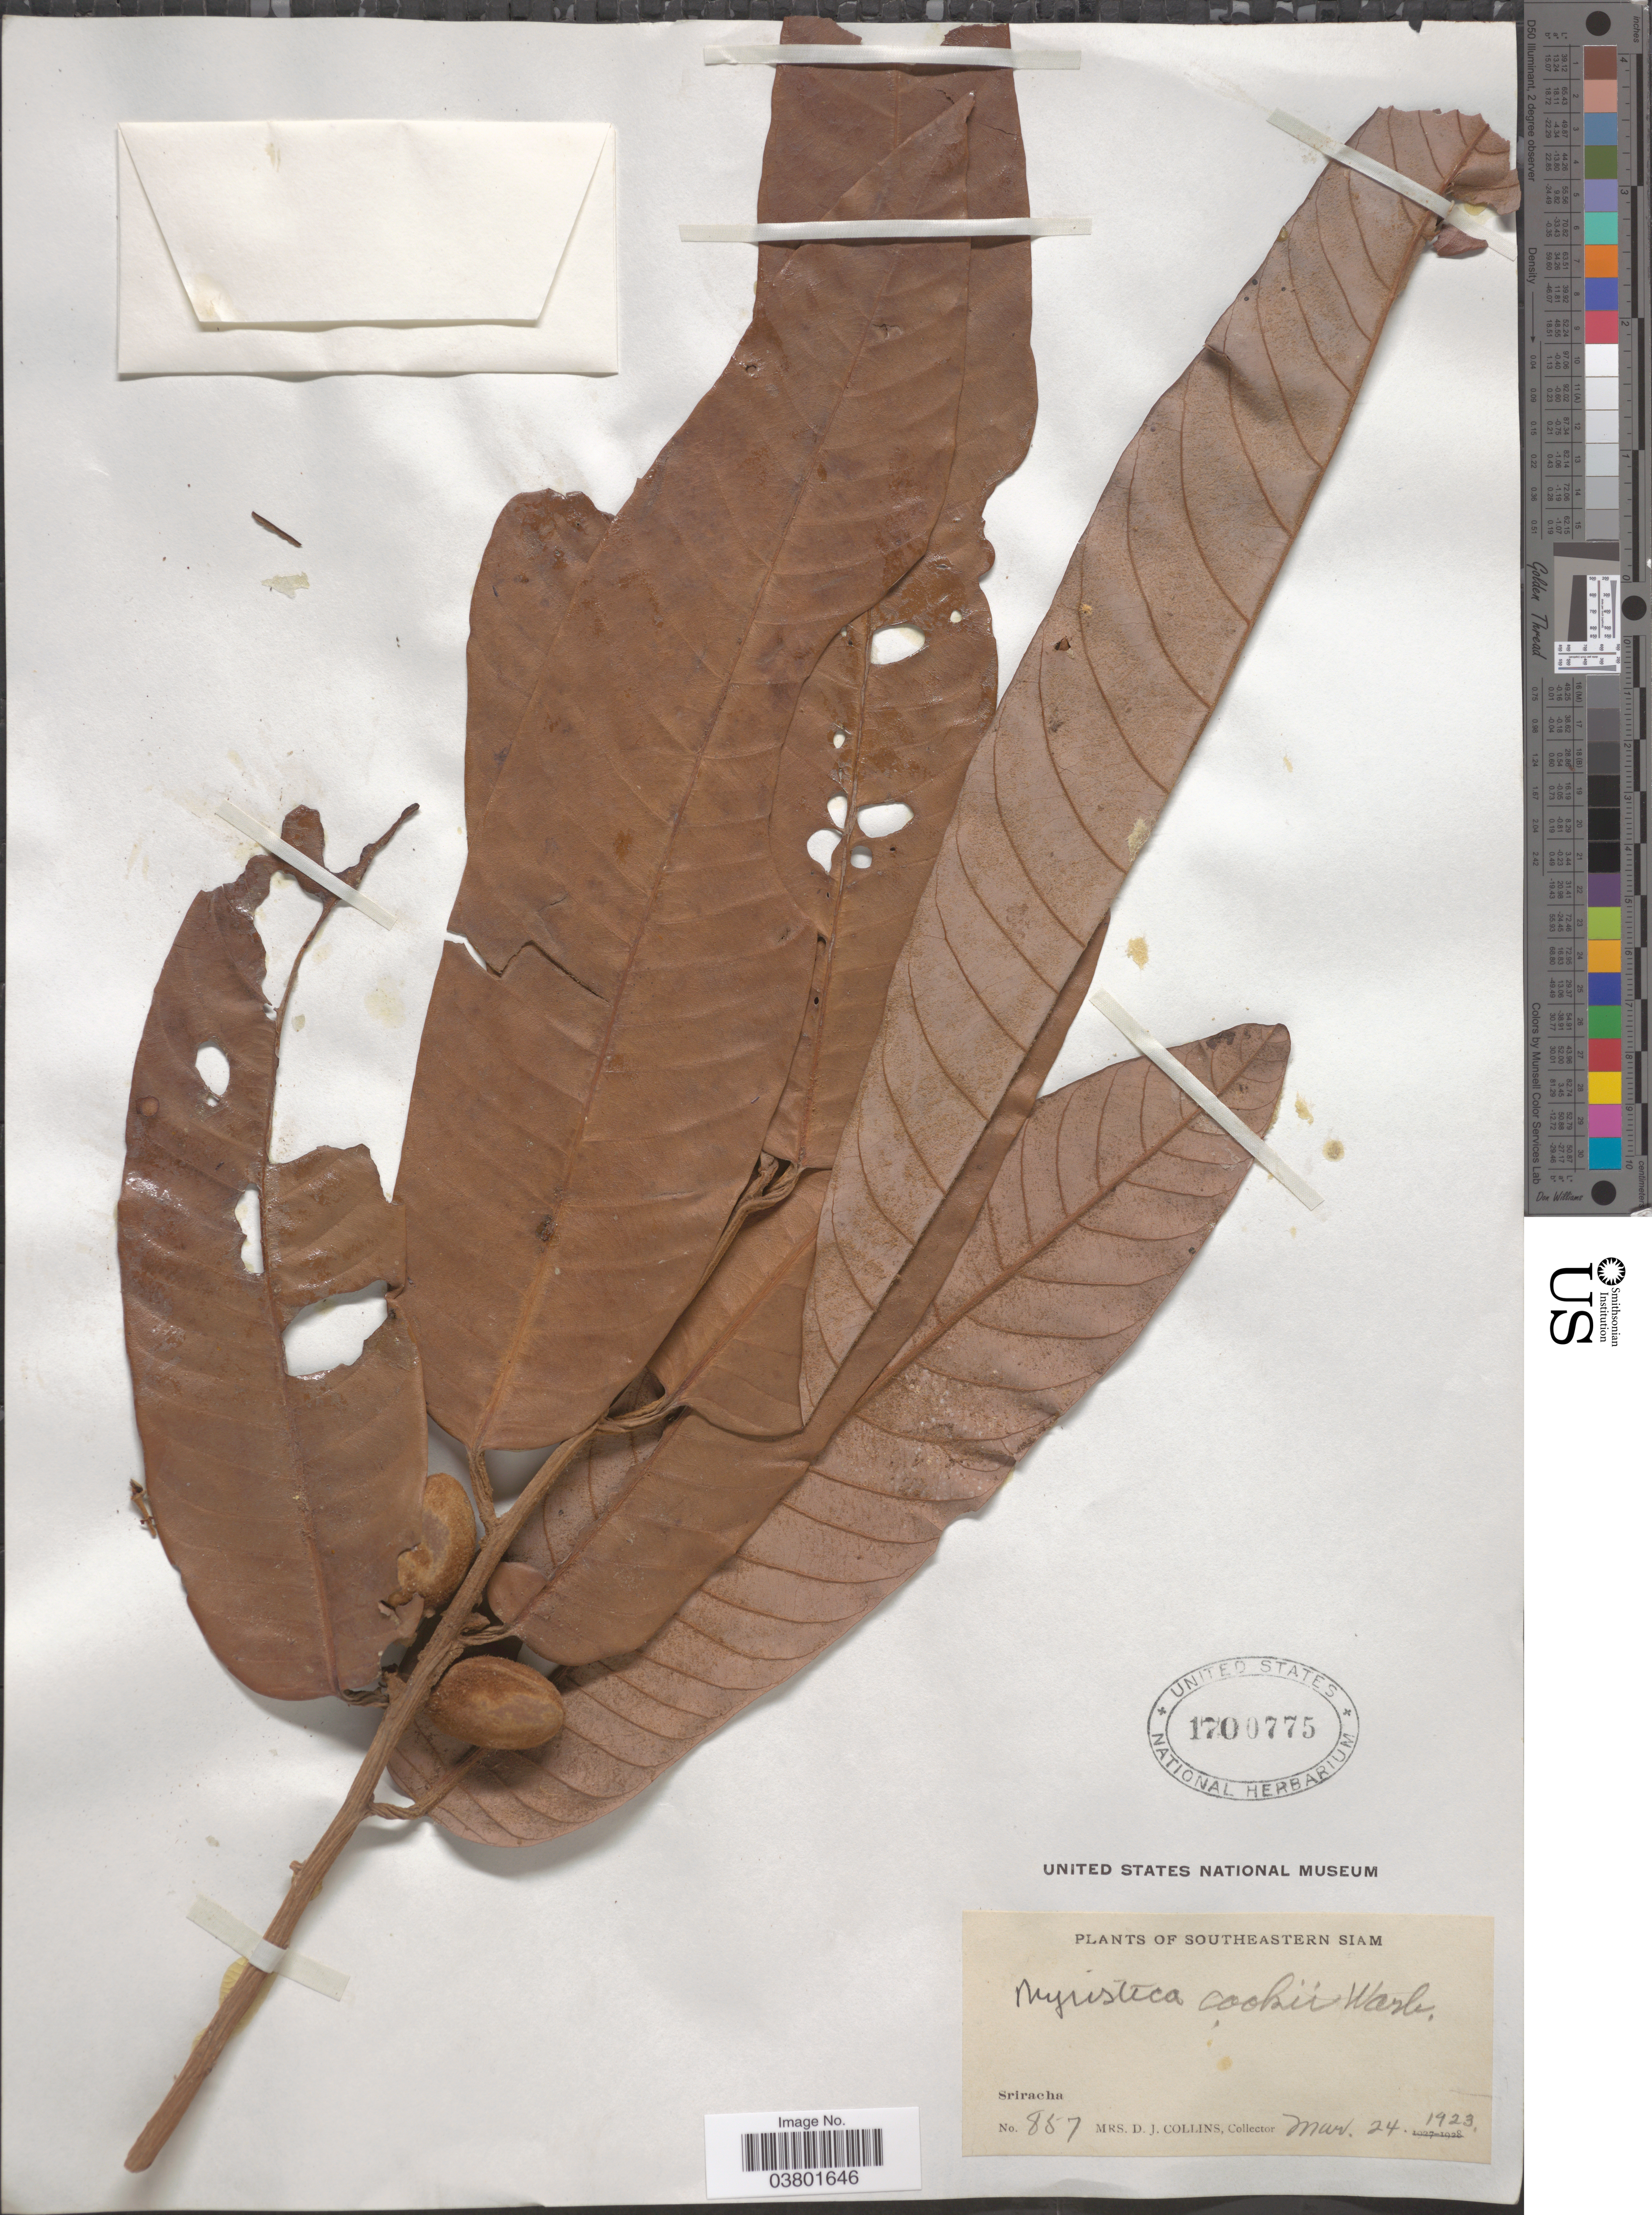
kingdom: Plantae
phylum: Tracheophyta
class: Magnoliopsida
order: Magnoliales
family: Myristicaceae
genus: Myristica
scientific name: Myristica guatteriifolia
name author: A. DC.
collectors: Mrs. D. J. Collins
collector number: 857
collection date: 1923-03-24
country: Thailand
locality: Southeastern Siam. Sriracha.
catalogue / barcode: US 1700775